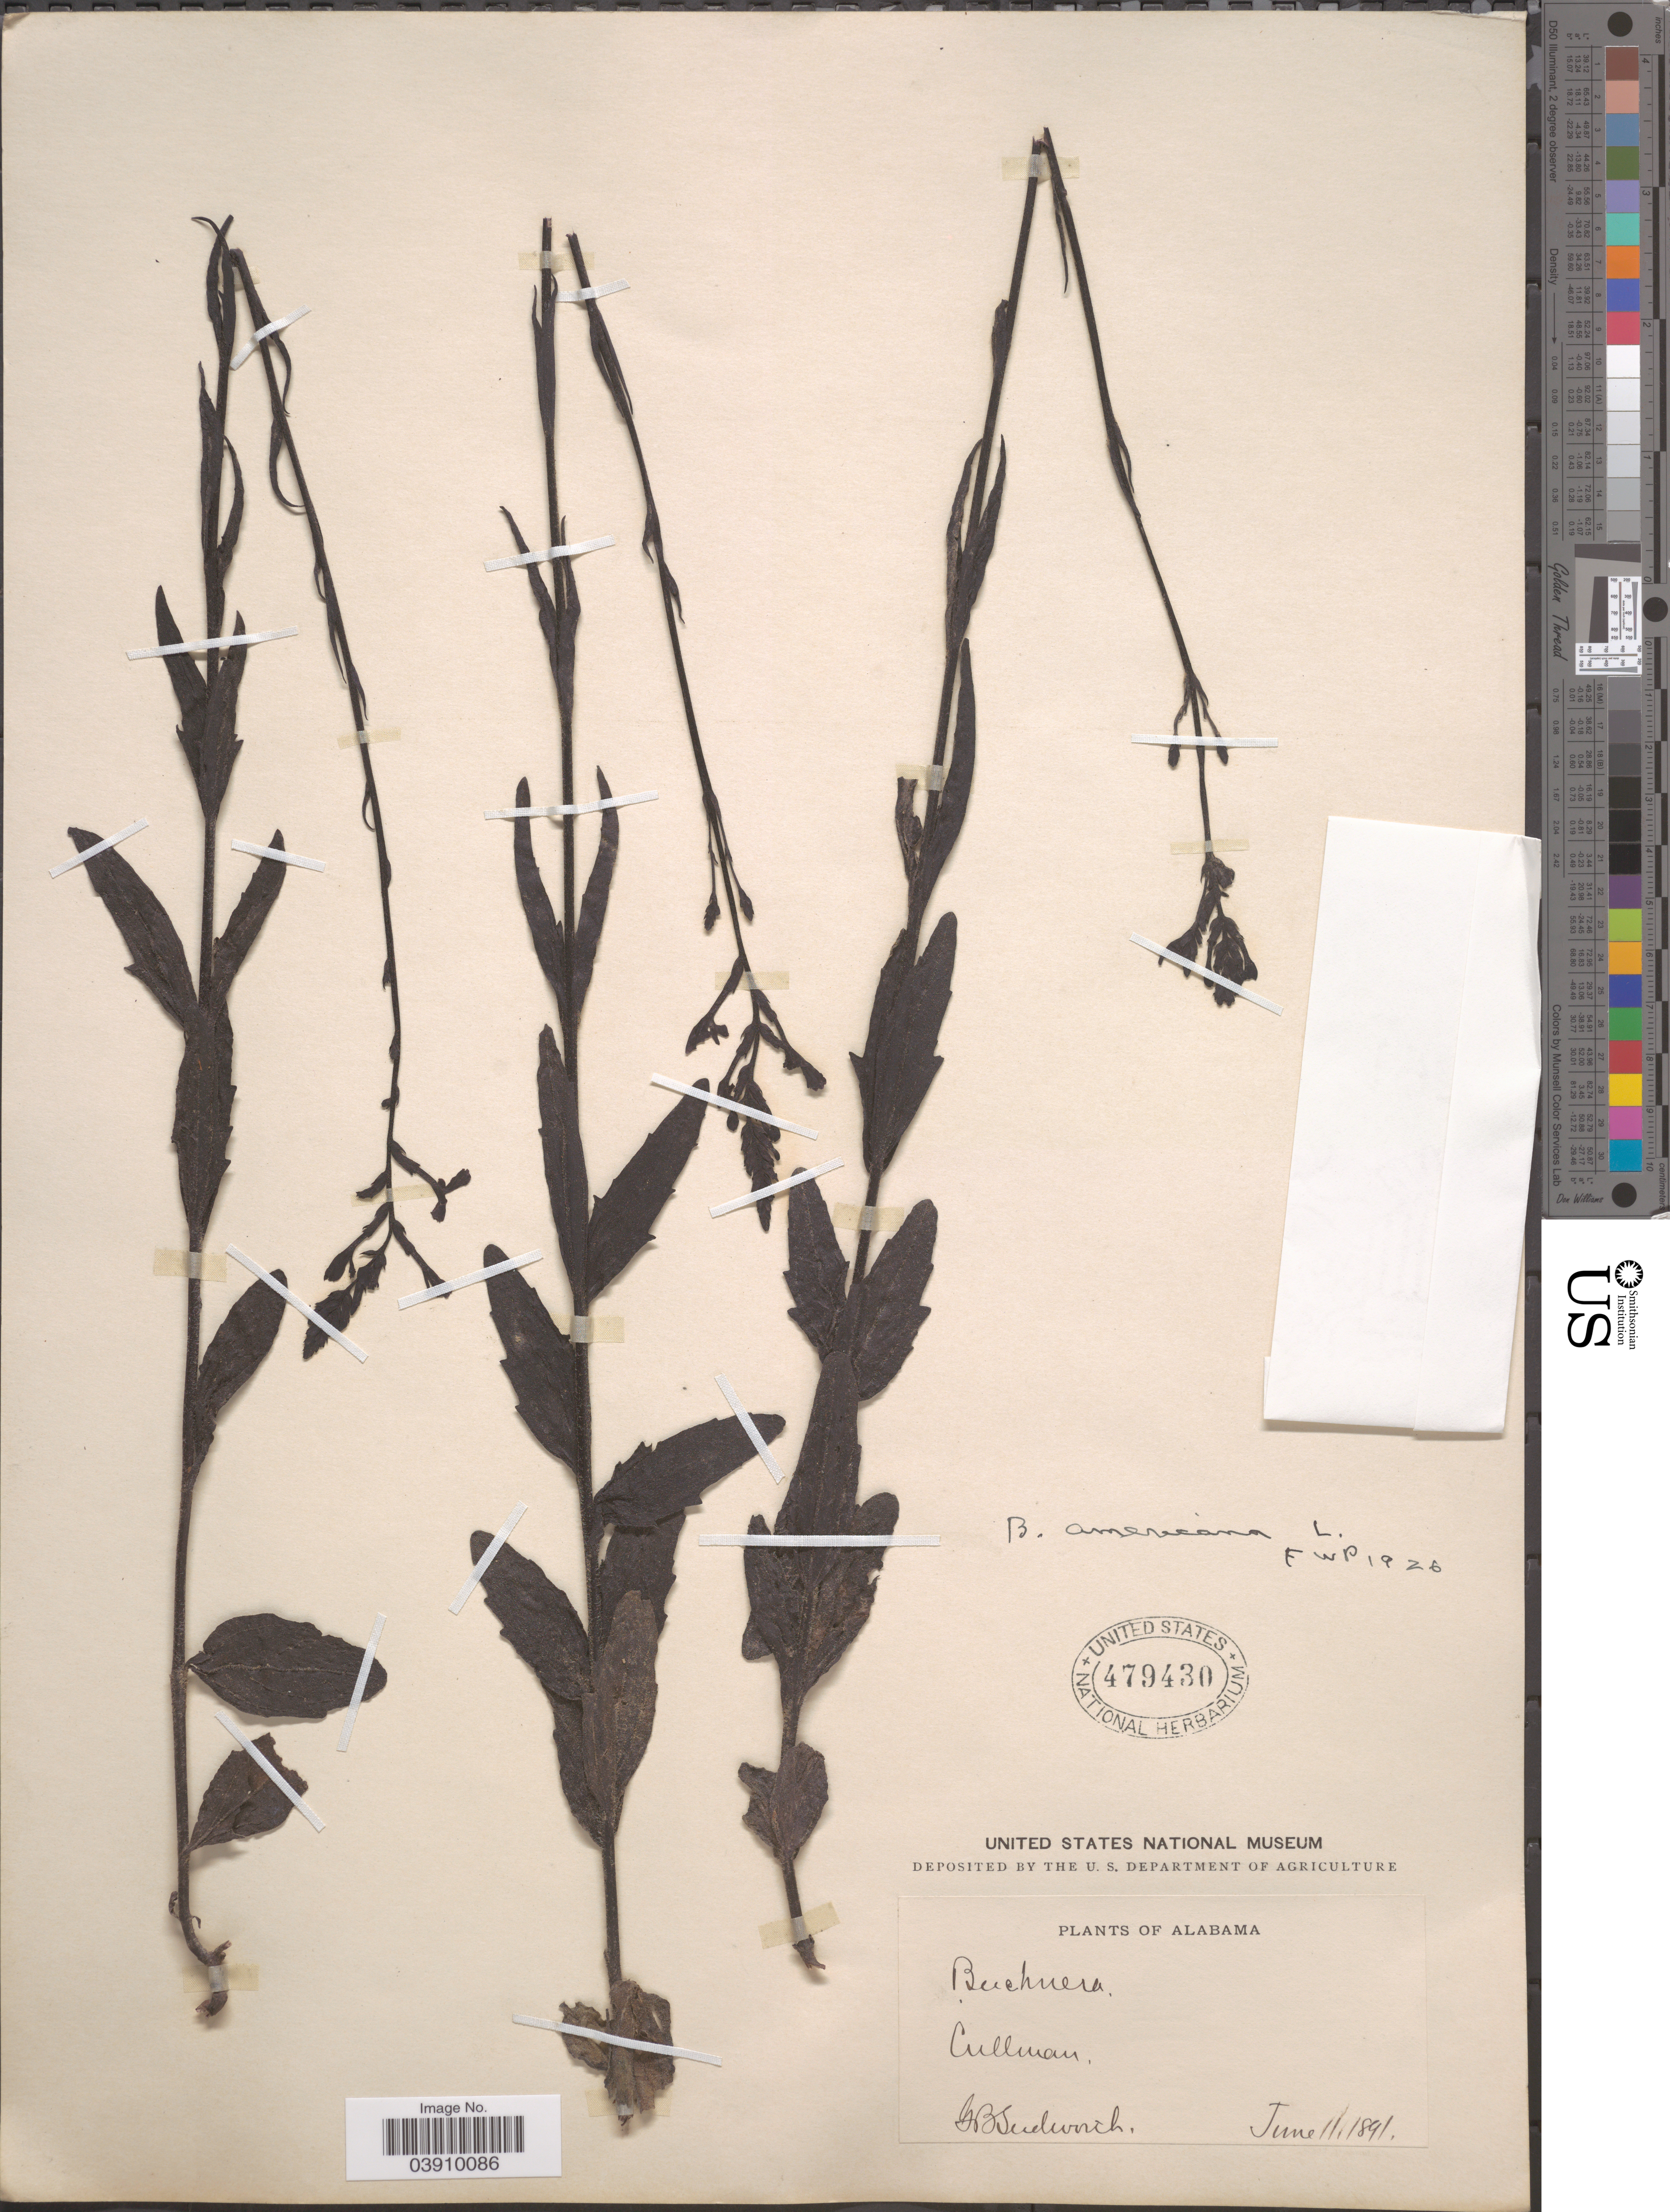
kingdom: Plantae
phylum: Tracheophyta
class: Magnoliopsida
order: Lamiales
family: Orobanchaceae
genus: Buchnera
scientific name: Buchnera americana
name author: L.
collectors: G. B. Sudworth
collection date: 1891-06-11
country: United States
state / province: Alabama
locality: Cullman.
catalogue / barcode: US 479430